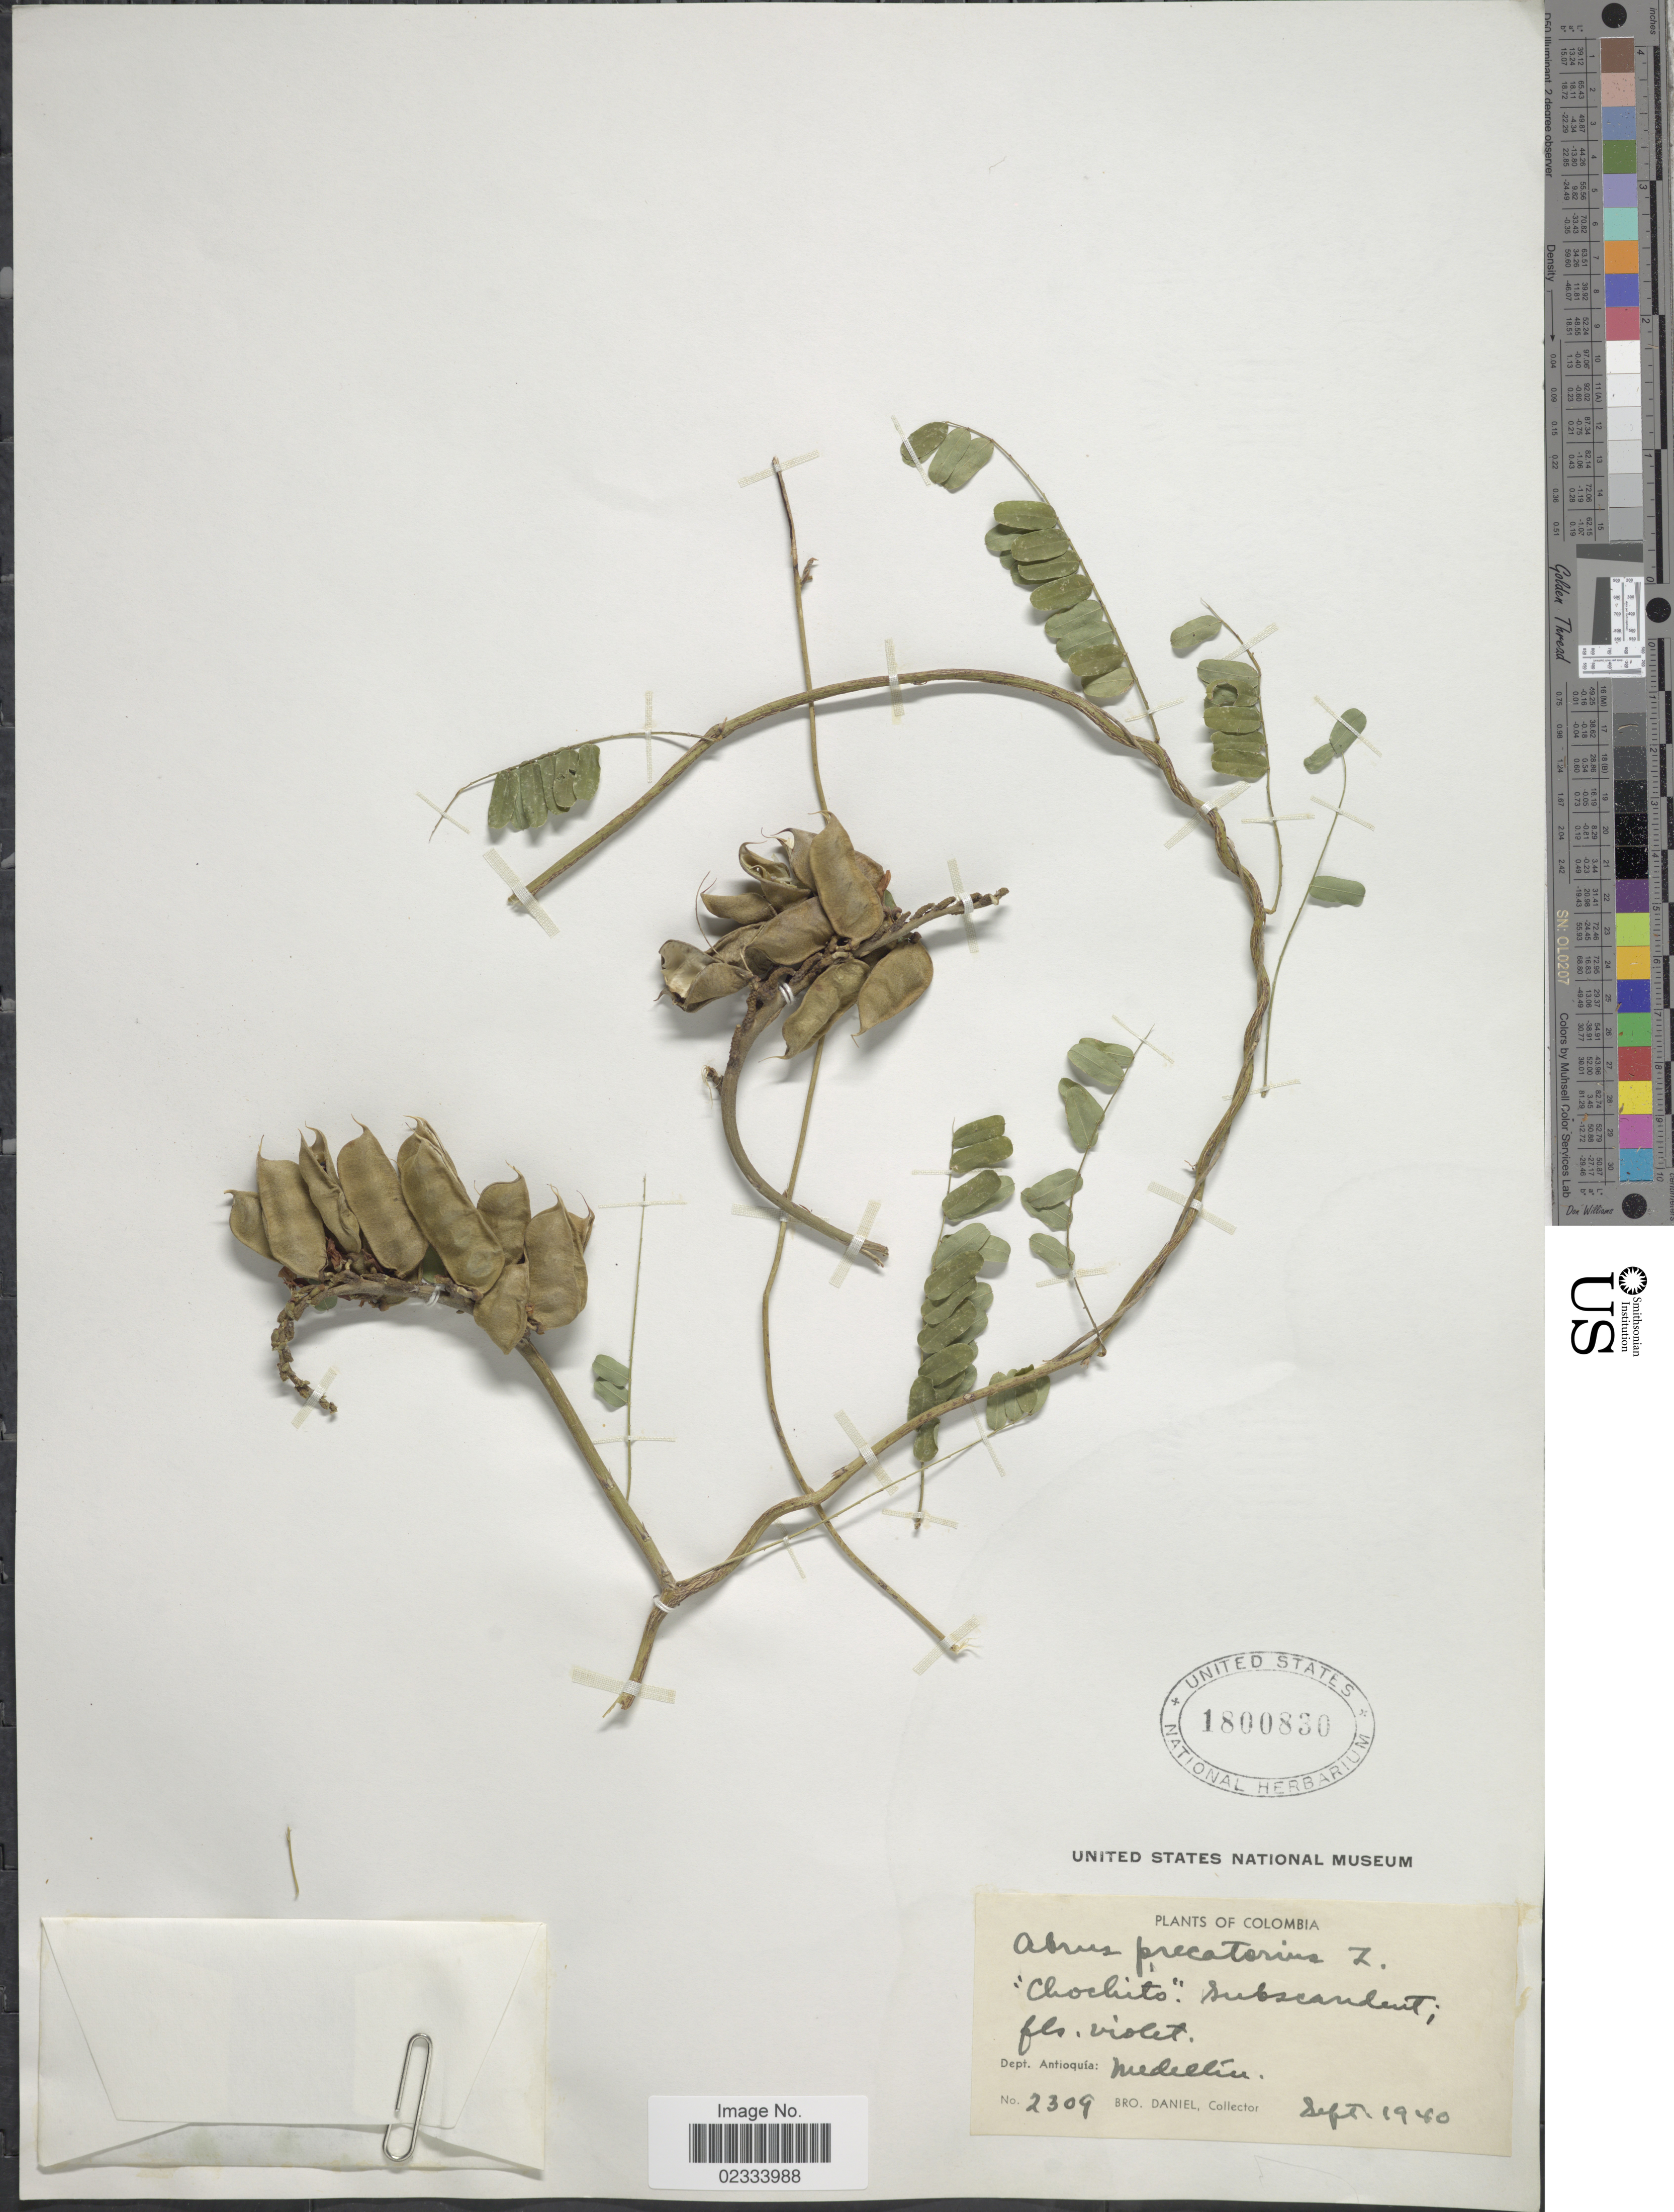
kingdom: Plantae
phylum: Tracheophyta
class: Magnoliopsida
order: Fabales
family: Fabaceae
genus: Abrus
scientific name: Abrus precatorius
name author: L.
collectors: Bro. Daniel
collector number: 2309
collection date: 1940-09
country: Colombia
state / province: Antioquia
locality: Medellin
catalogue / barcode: US 1800830